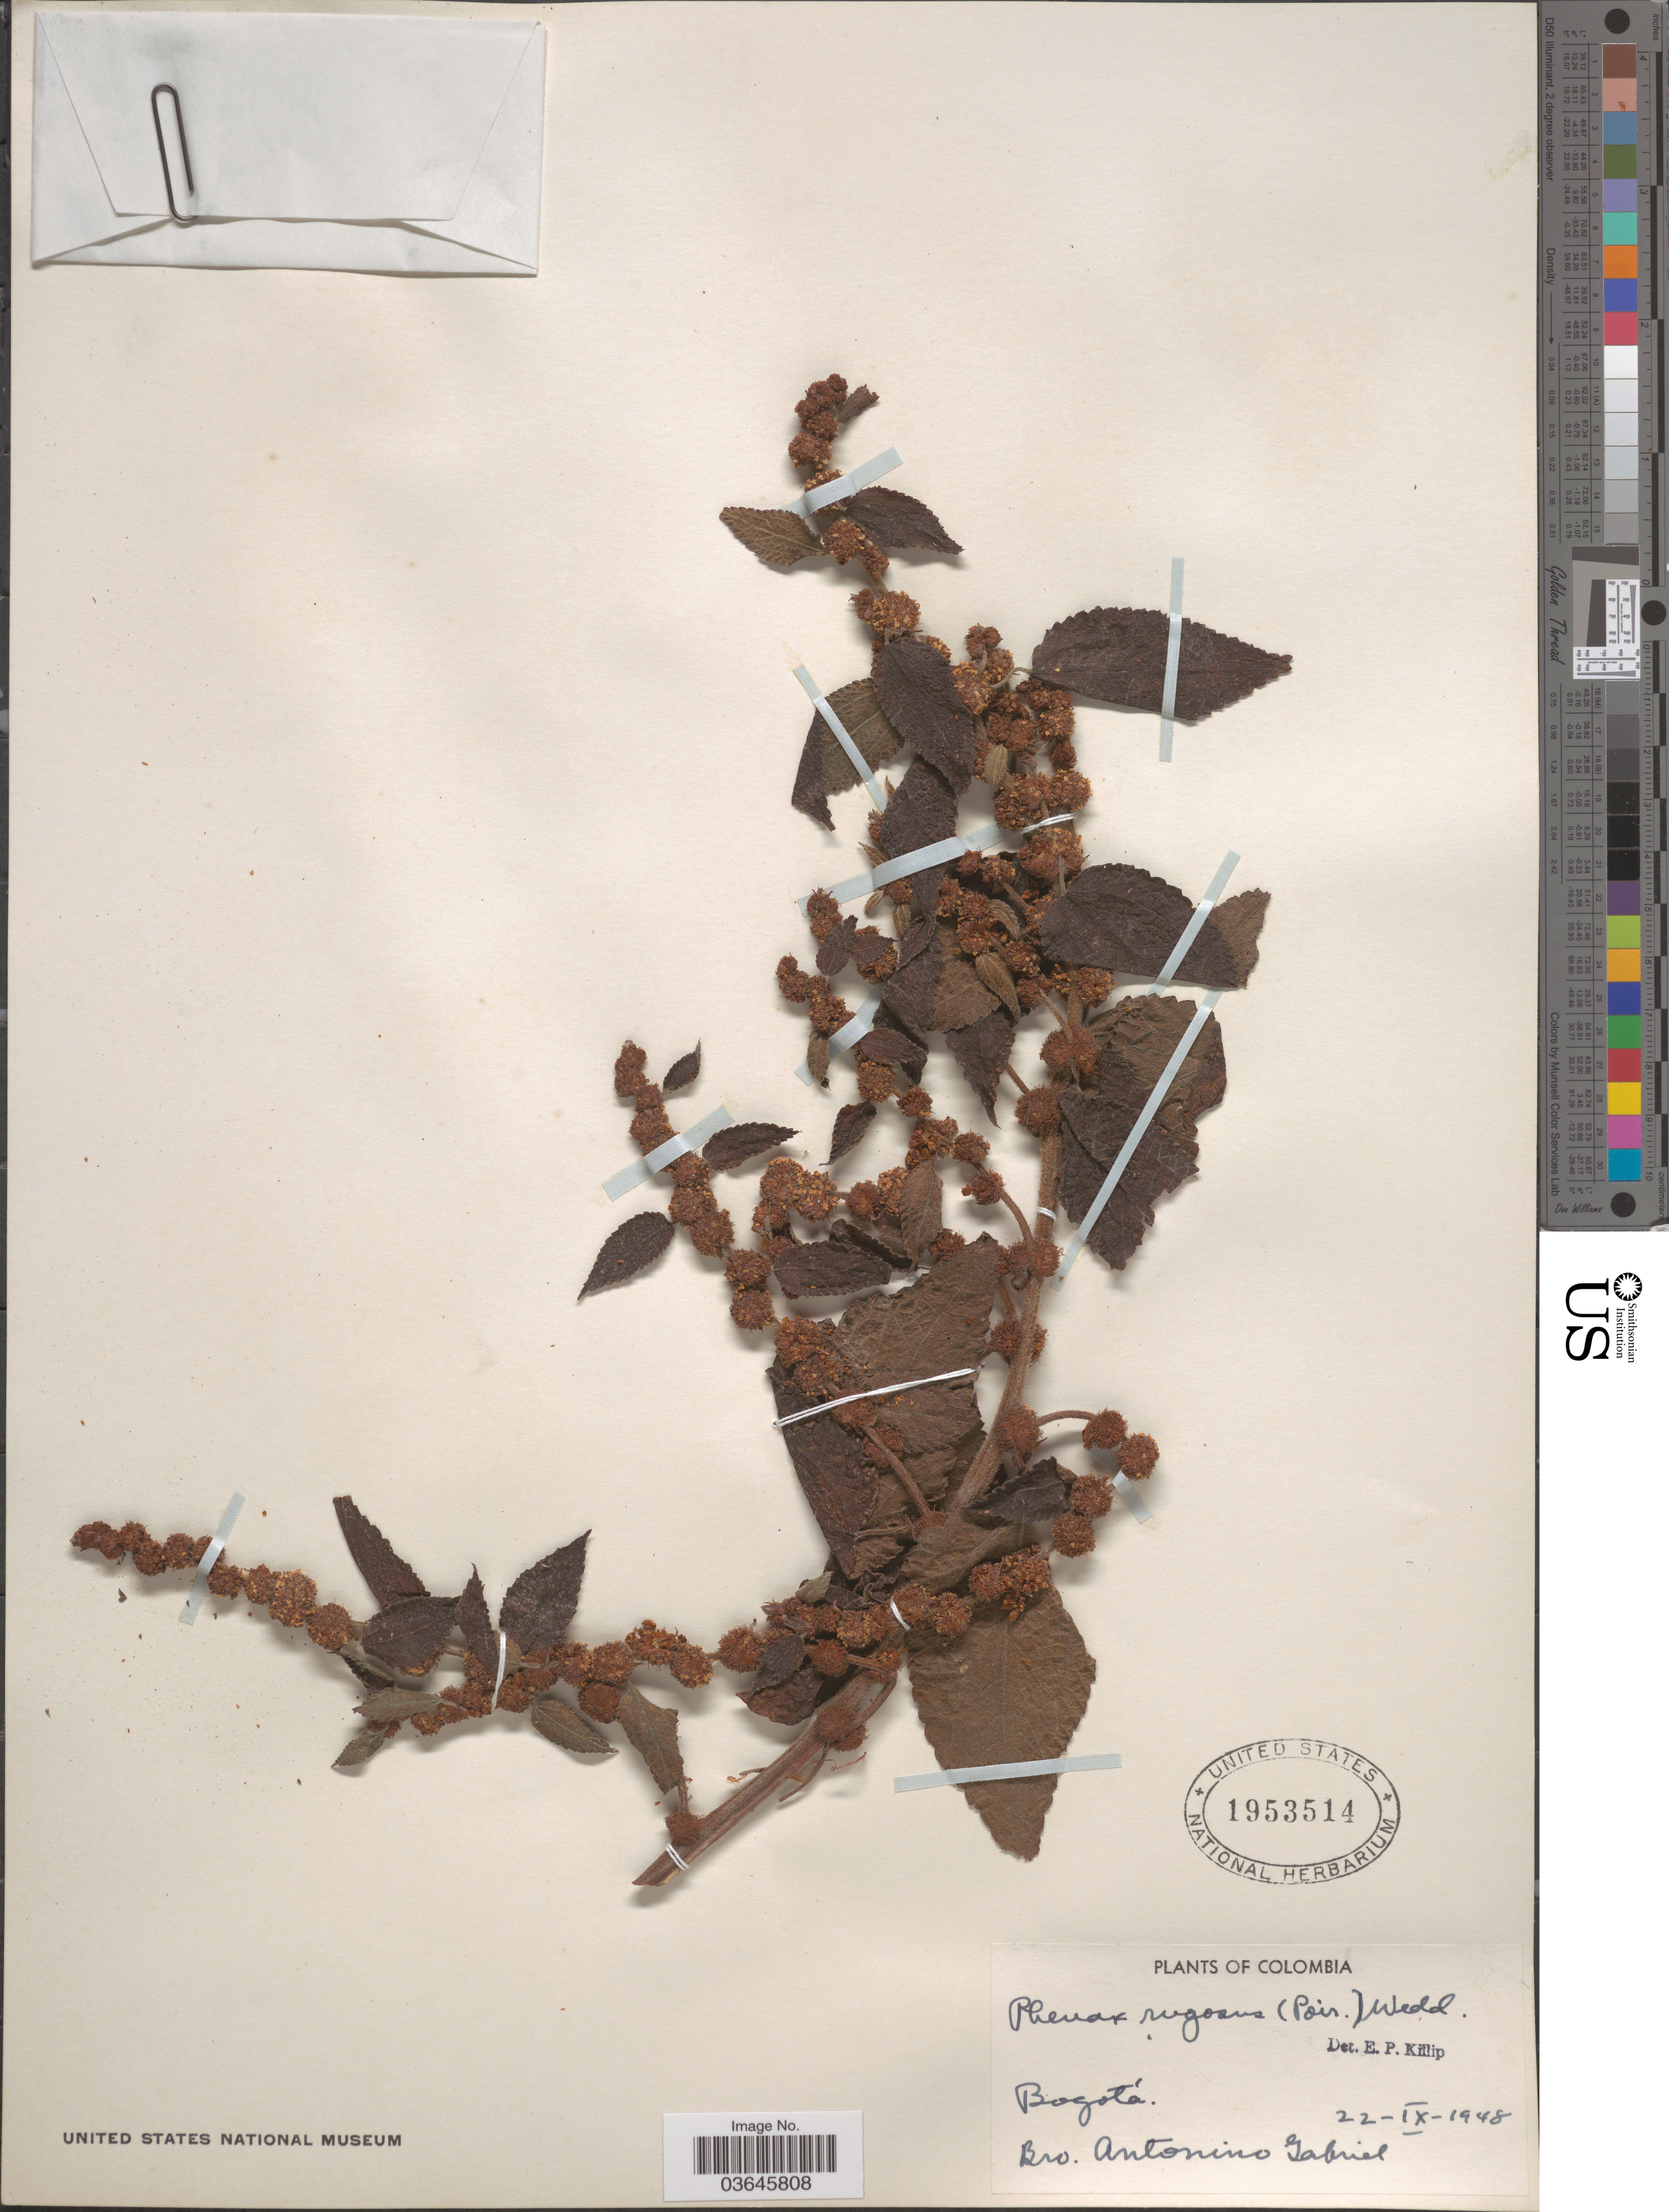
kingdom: Plantae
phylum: Tracheophyta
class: Magnoliopsida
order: Rosales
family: Urticaceae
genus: Phenax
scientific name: Phenax rugosus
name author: (Poir.) Wedd.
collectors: A. Gabriel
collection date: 1948-09-22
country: Colombia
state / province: Bogota D.C.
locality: Bogotá.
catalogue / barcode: US 1953514